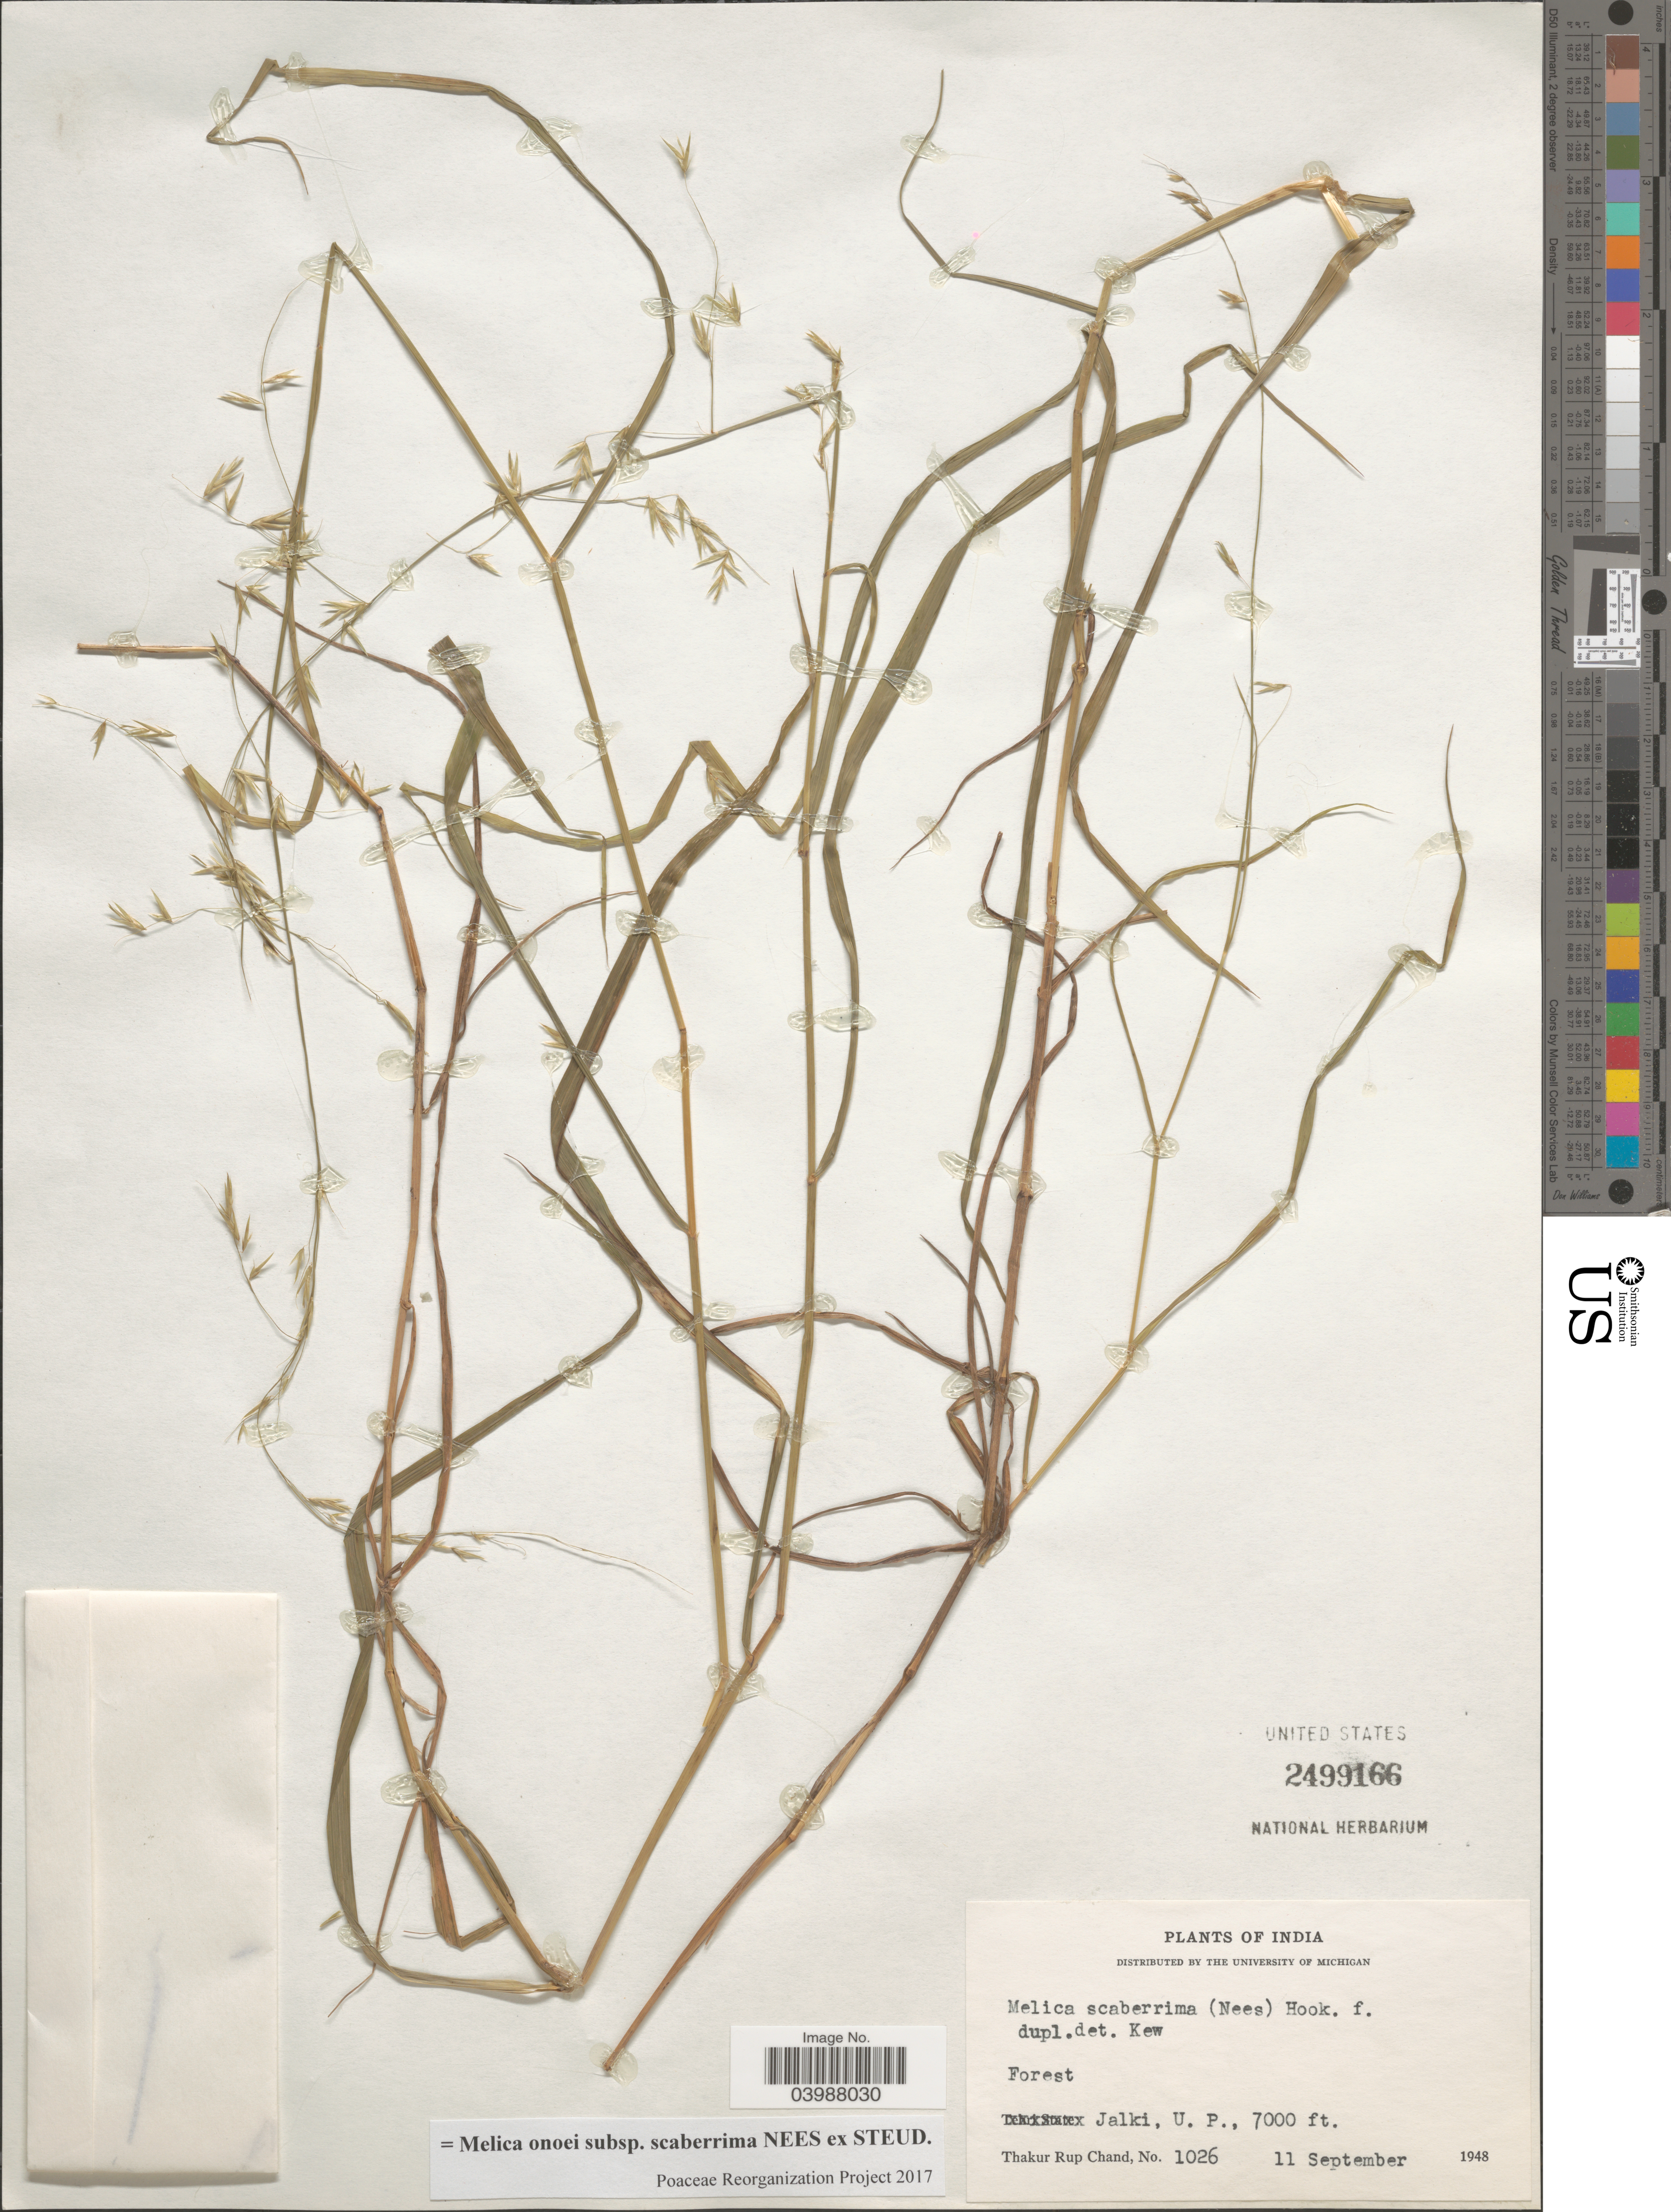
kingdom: Plantae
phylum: Tracheophyta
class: Liliopsida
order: Poales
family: Poaceae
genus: Melica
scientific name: Melica onoei subsp. scaberrima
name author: Nees & Steud.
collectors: T. R. Chand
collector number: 1026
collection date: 1948-09-11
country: India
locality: Forest Jalki, U. P.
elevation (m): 2134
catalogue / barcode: US 2499166